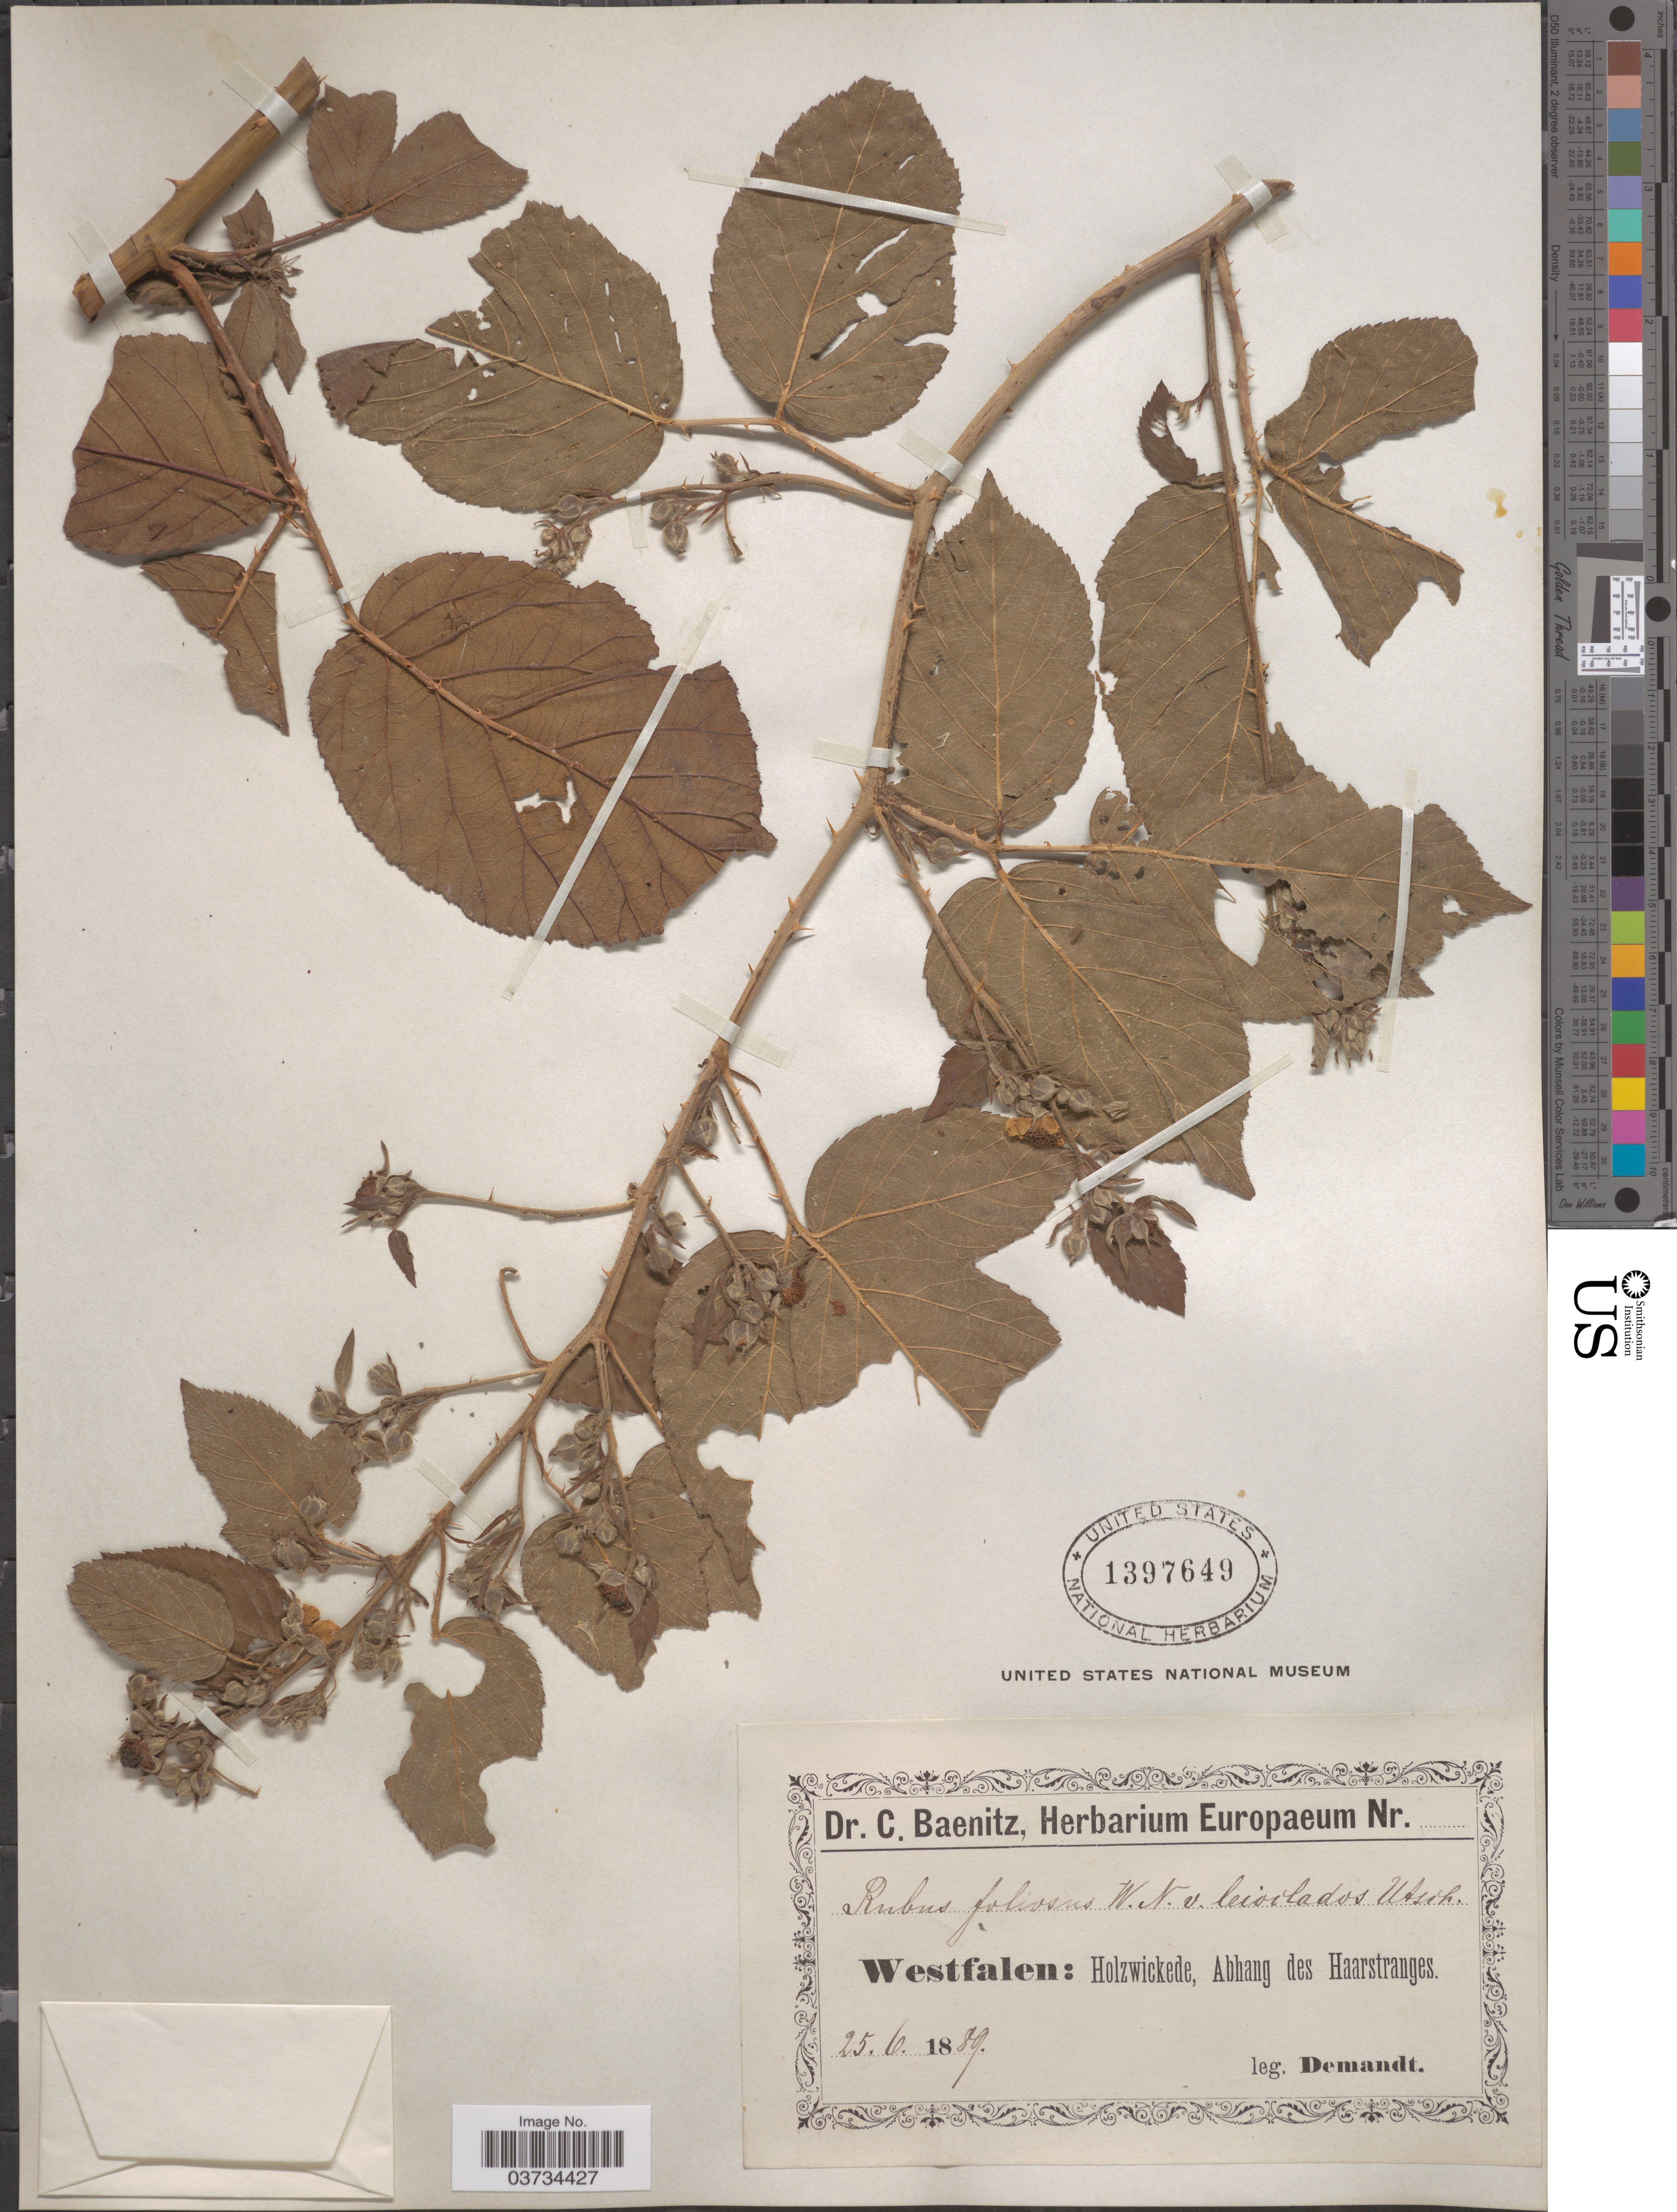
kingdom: Plantae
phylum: Tracheophyta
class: Magnoliopsida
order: Rosales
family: Rosaceae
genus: Rubus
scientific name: Rubus foliosus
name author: Weihe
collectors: -. Demandt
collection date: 1889-06-25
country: Germany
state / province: Nordrhein-Westfalen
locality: Westfalen: Holzwickede, Abhang des Haarstranges.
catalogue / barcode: US 1397649